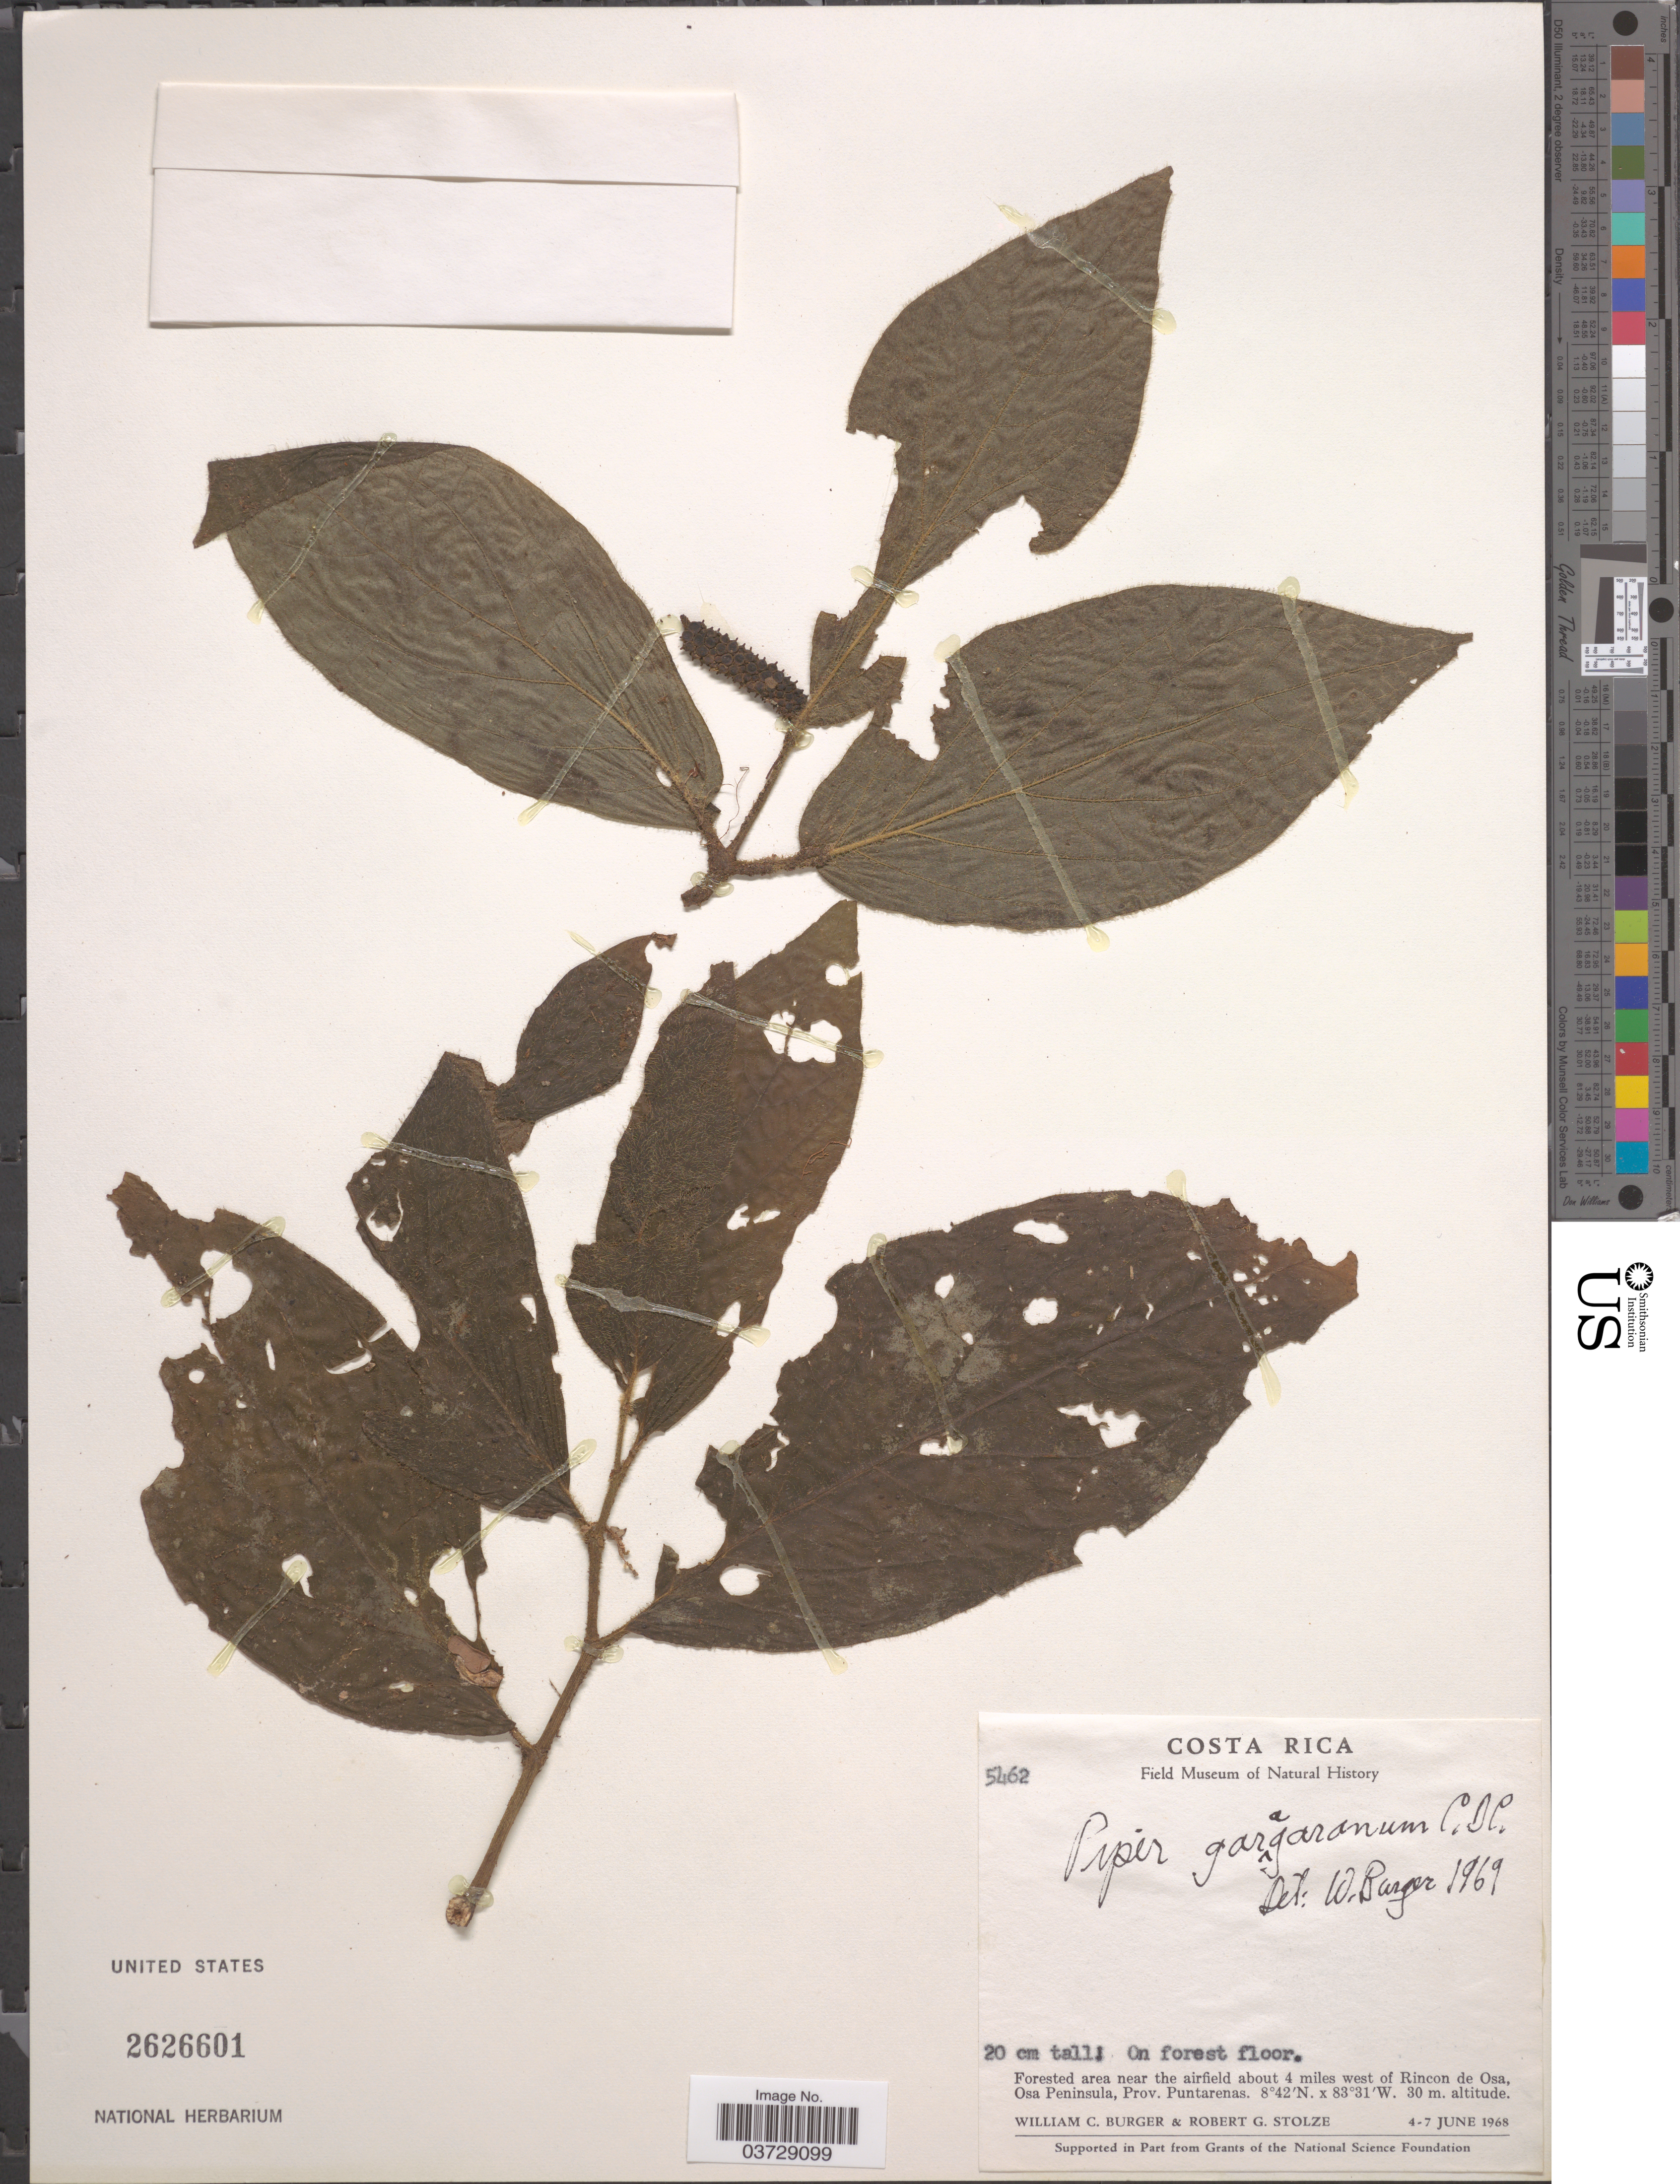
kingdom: Plantae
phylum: Tracheophyta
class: Magnoliopsida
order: Piperales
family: Piperaceae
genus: Piper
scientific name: Piper garagaranum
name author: C. DC.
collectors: W. Burger & R. G. Stolze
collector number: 5462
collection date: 1968-06-04/1968-06-07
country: Costa Rica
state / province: Puntarenas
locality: Forested area near the airfield about 4 miles west of Rincon de Osa, Osa Peninsula.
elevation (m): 30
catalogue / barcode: US 2626601